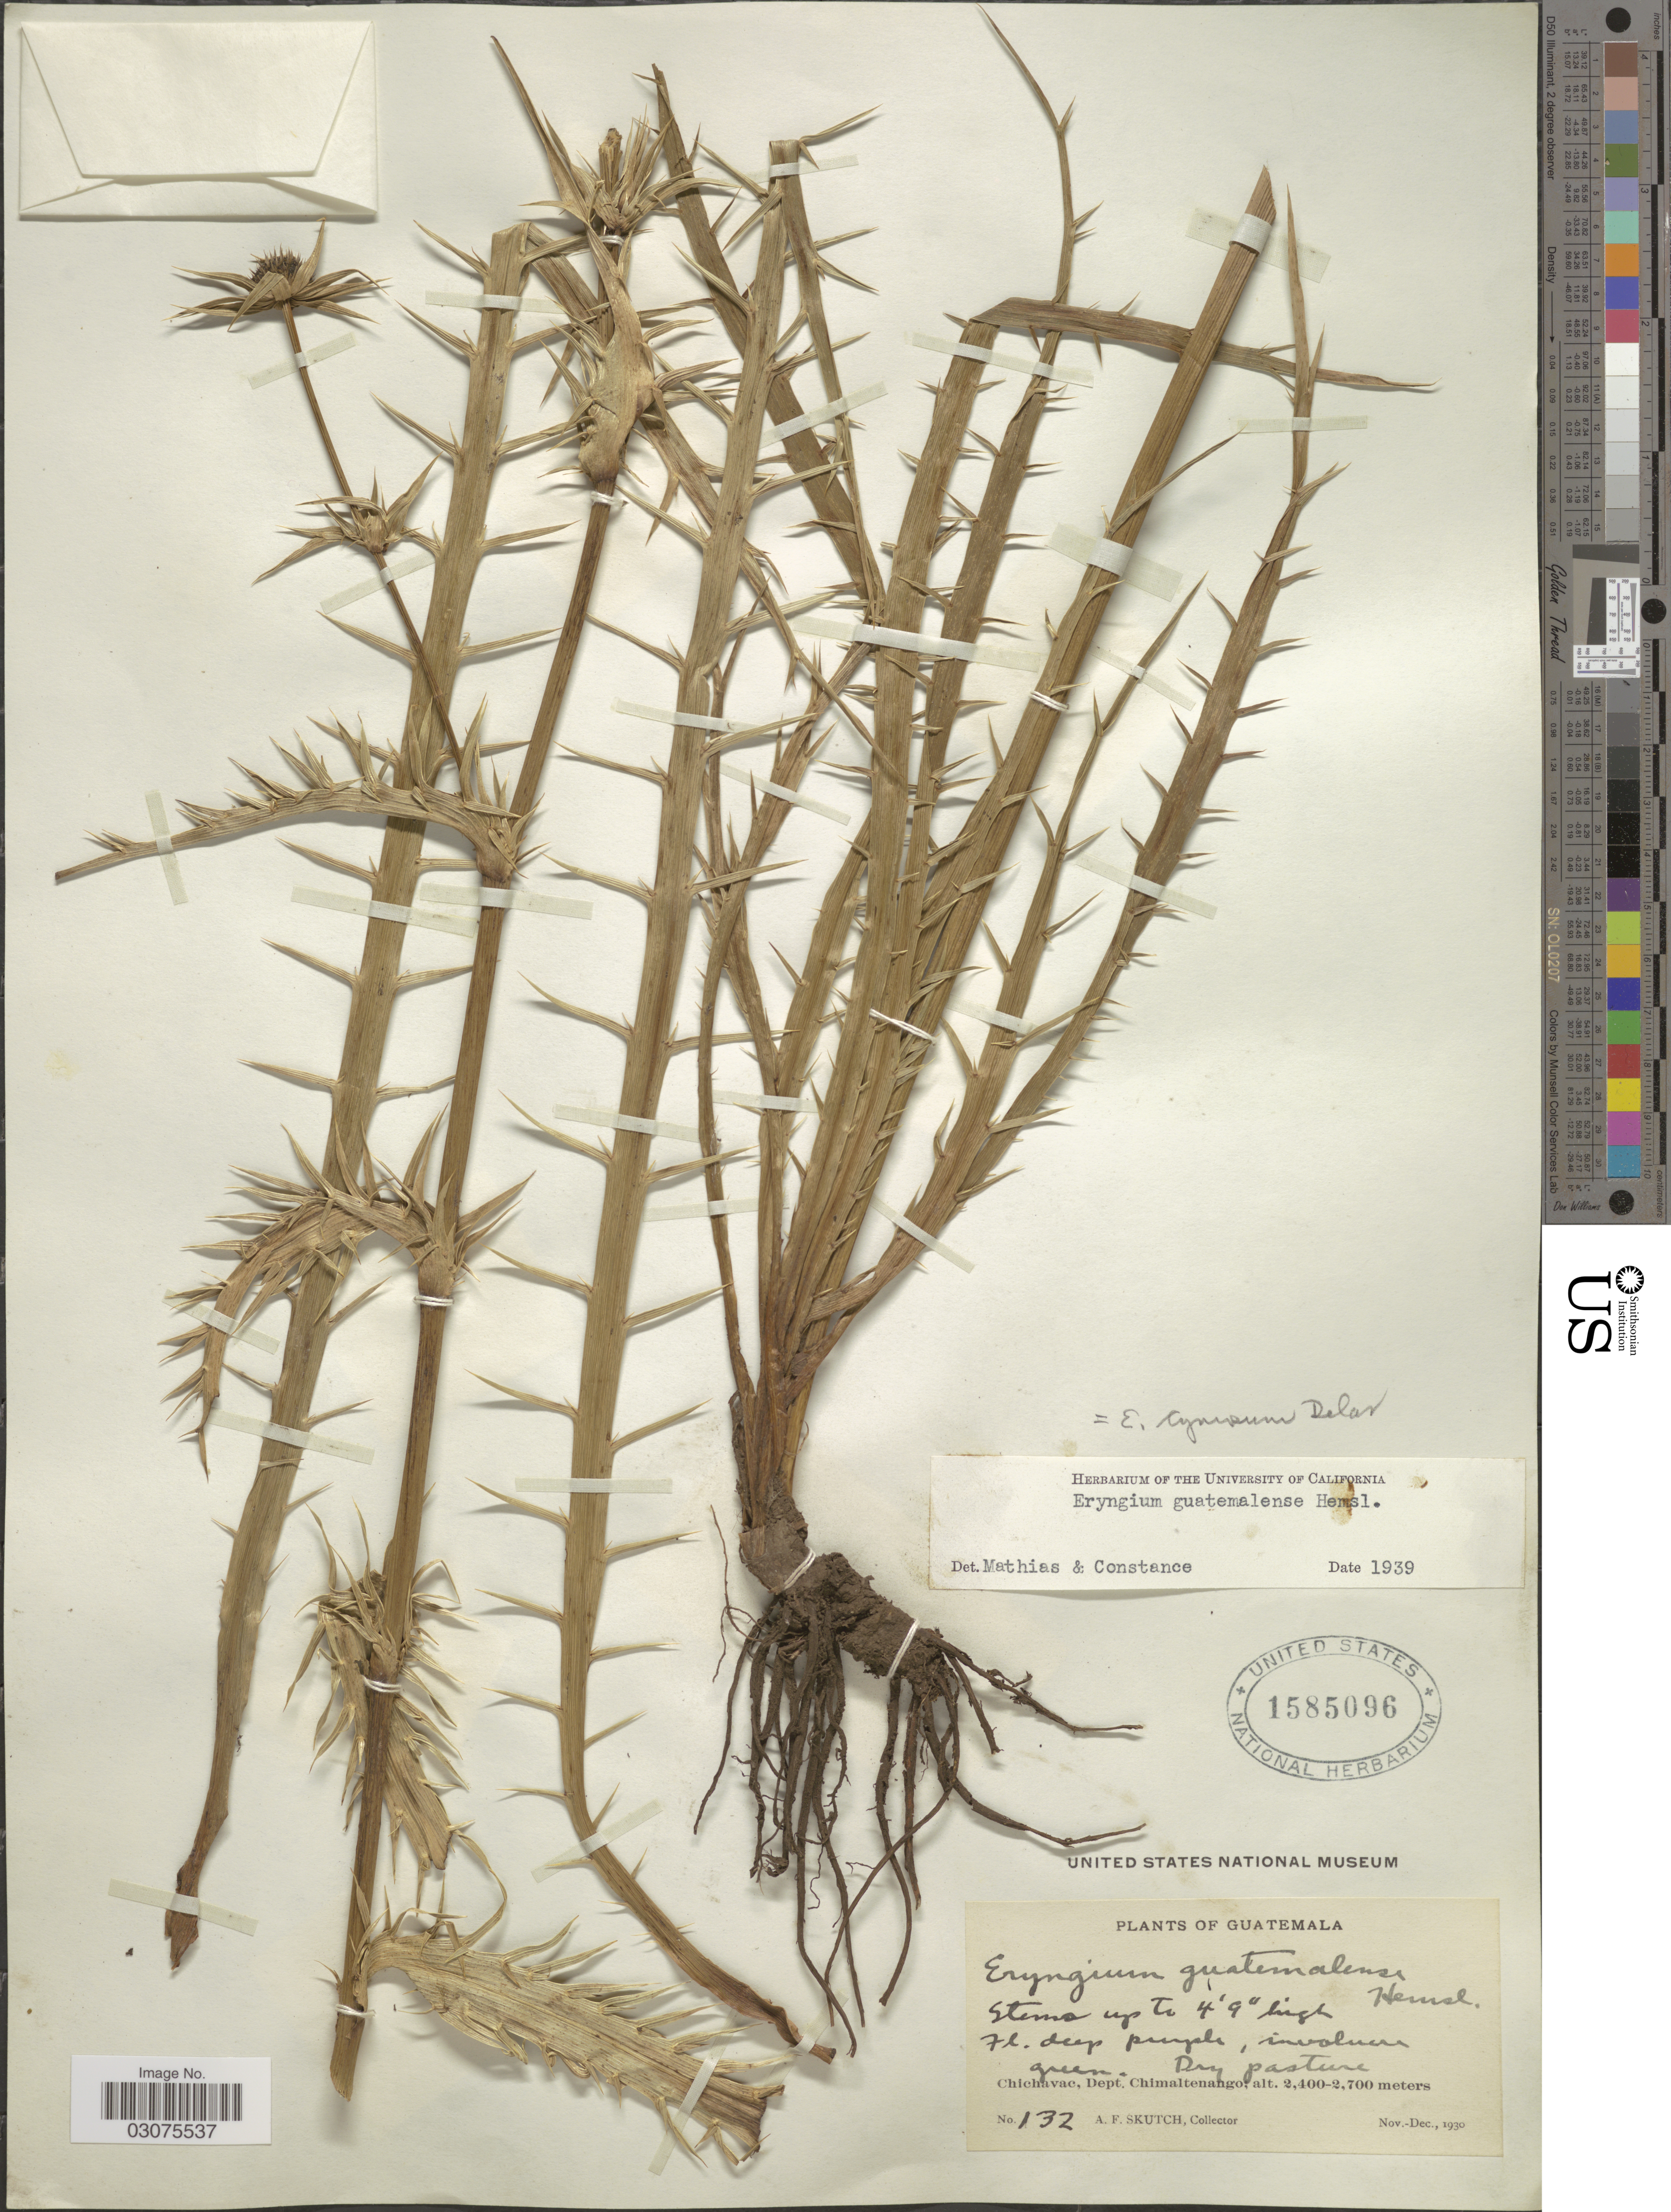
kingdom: Plantae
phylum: Tracheophyta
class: Magnoliopsida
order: Apiales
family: Apiaceae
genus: Eryngium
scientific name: Eryngium cymosum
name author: F. Delaroche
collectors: A. F. Skutch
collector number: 132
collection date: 1930-11/1930-12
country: Guatemala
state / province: Chimaltenango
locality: Chichavac, Dept. Chimaltenango.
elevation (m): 2400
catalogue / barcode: US 1585096